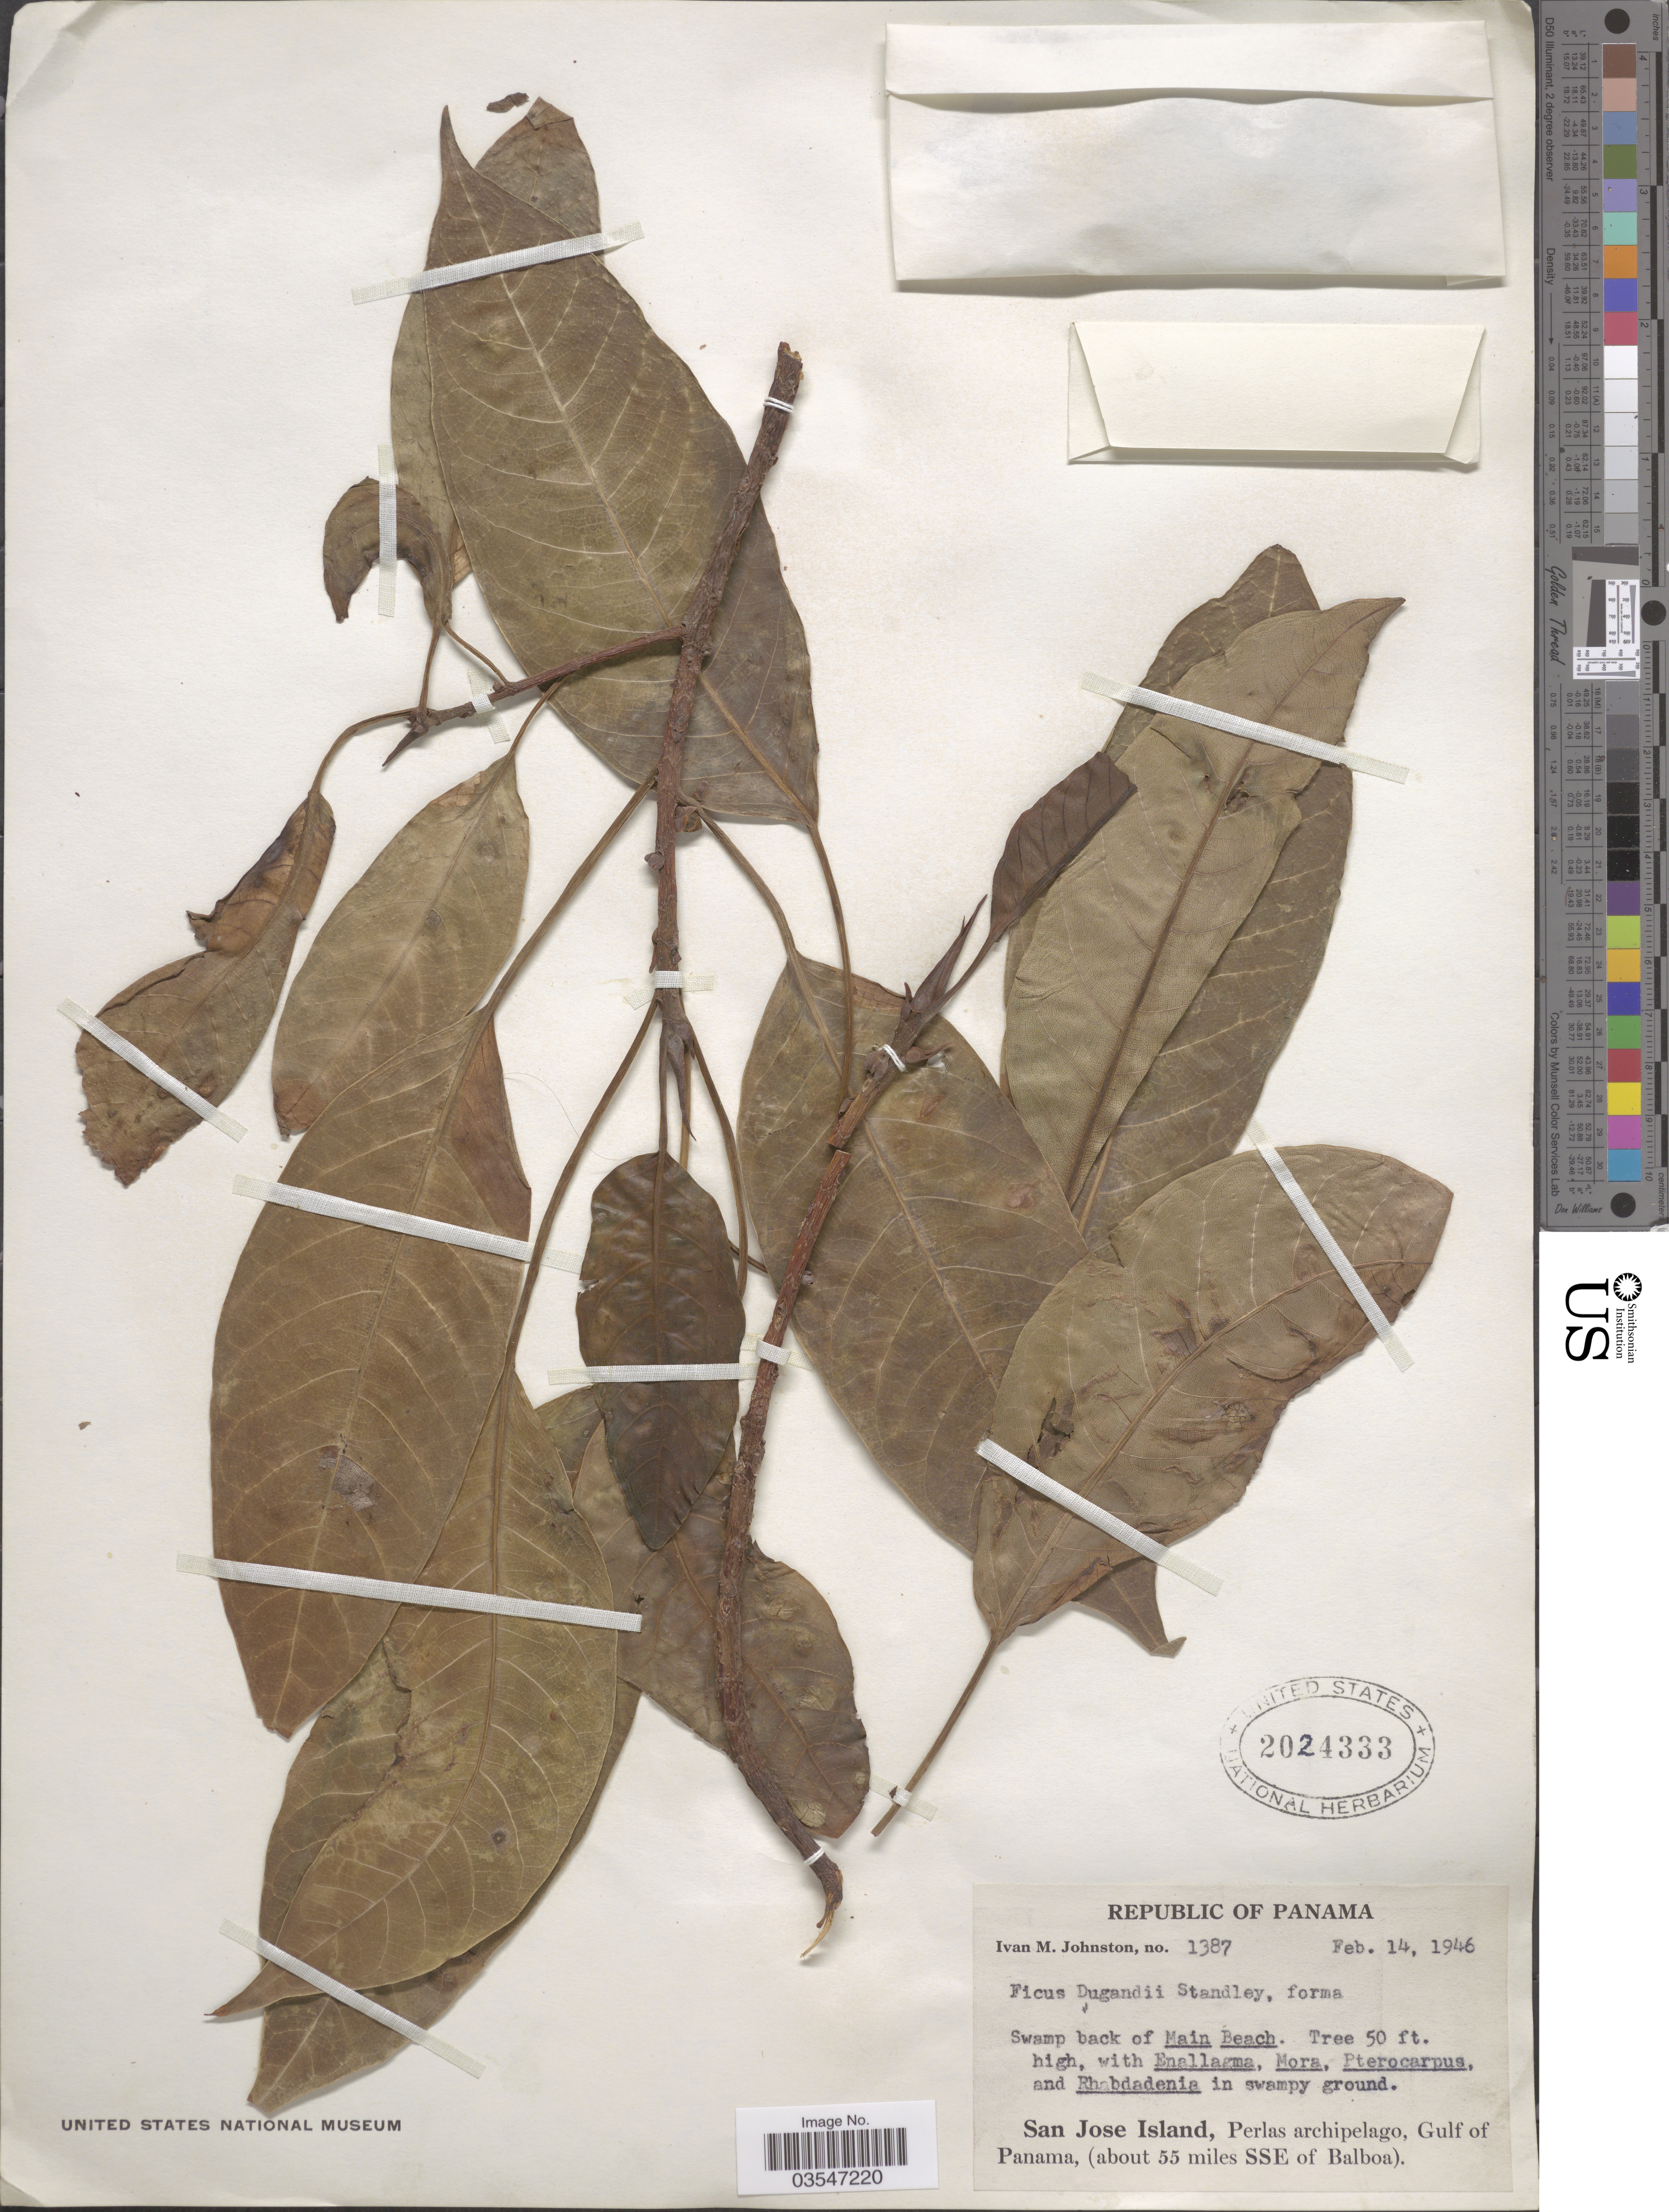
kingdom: Plantae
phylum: Tracheophyta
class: Magnoliopsida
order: Rosales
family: Moraceae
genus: Ficus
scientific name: Ficus dugandii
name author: Standl.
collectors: I.M. Johnston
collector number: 1387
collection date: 1946-02-14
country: Panama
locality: Swamp back of Main beach. San Jose Island, Perlas archipelago, Gulf of Panama, (about 55 miles SSE of Balboa).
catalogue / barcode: US 2024333